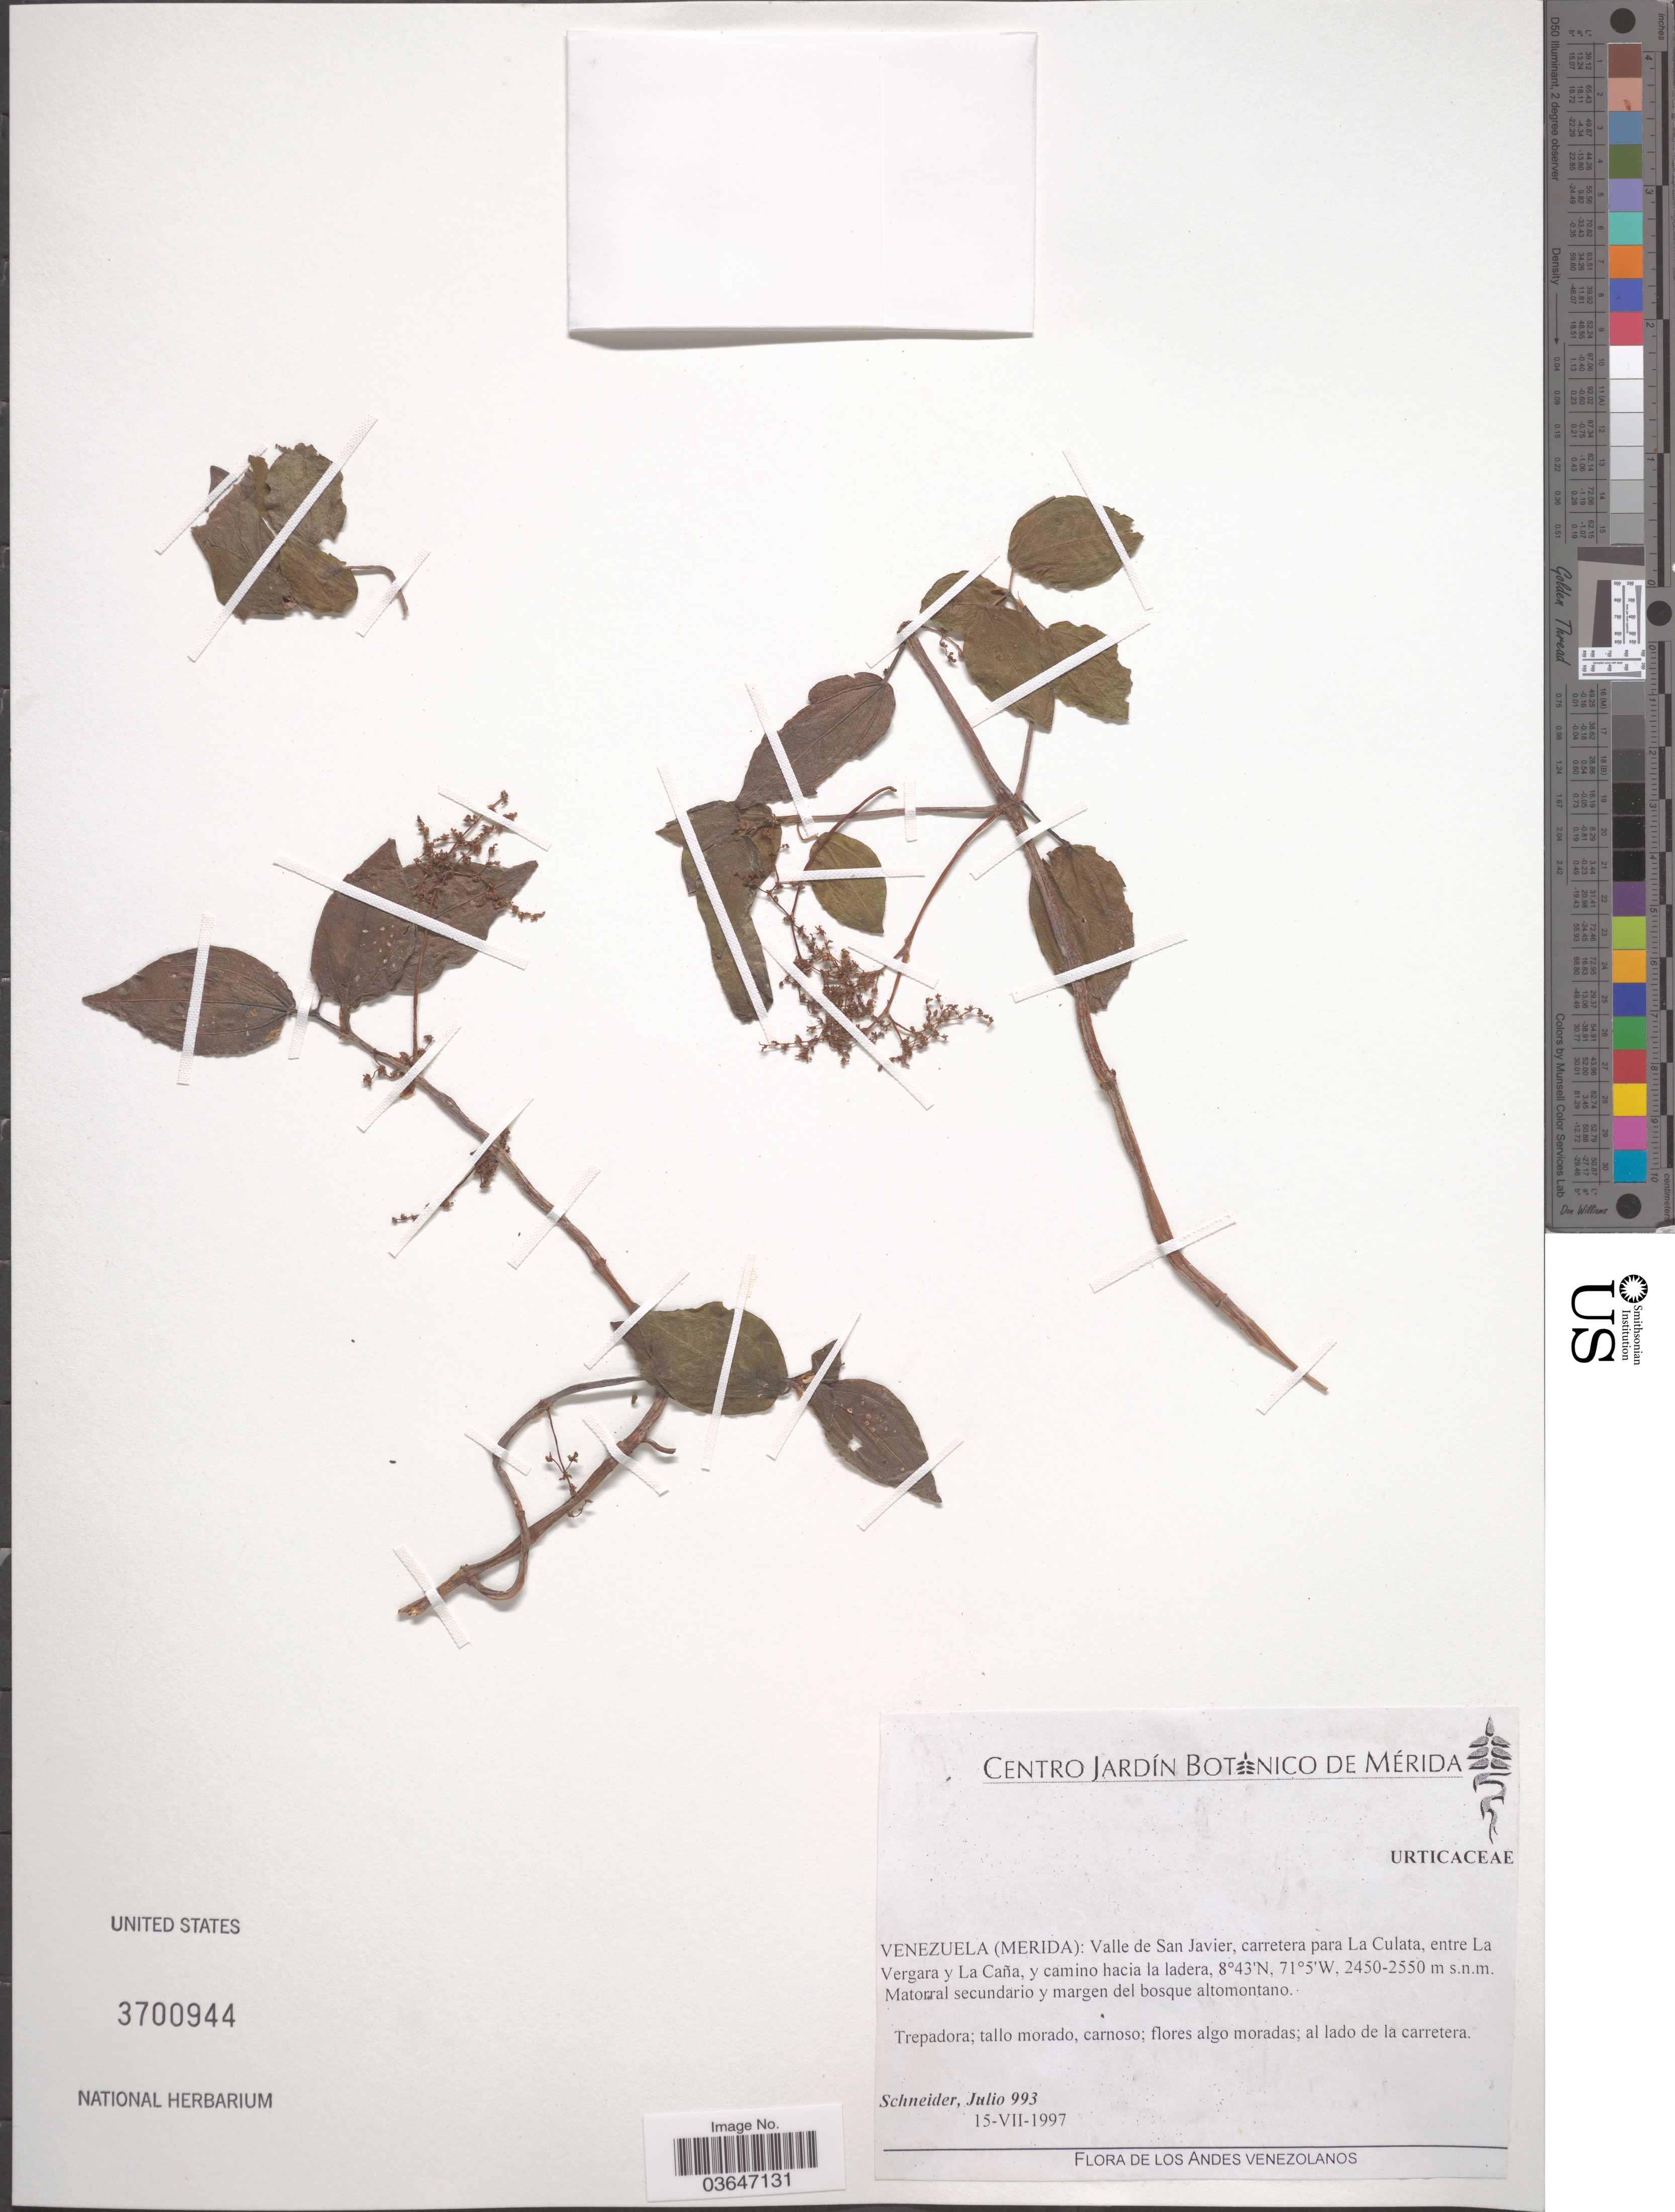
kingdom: Plantae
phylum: Tracheophyta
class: Magnoliopsida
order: Proteales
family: Proteaceae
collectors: J. V. Schneider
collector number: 993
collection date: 1997-07-15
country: Venezuela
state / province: Merida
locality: Valle de San Javier, carretera para La Culata, entre La Vergara y La Caña, y camino hacia la ladera.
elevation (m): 2450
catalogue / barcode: US 3700944